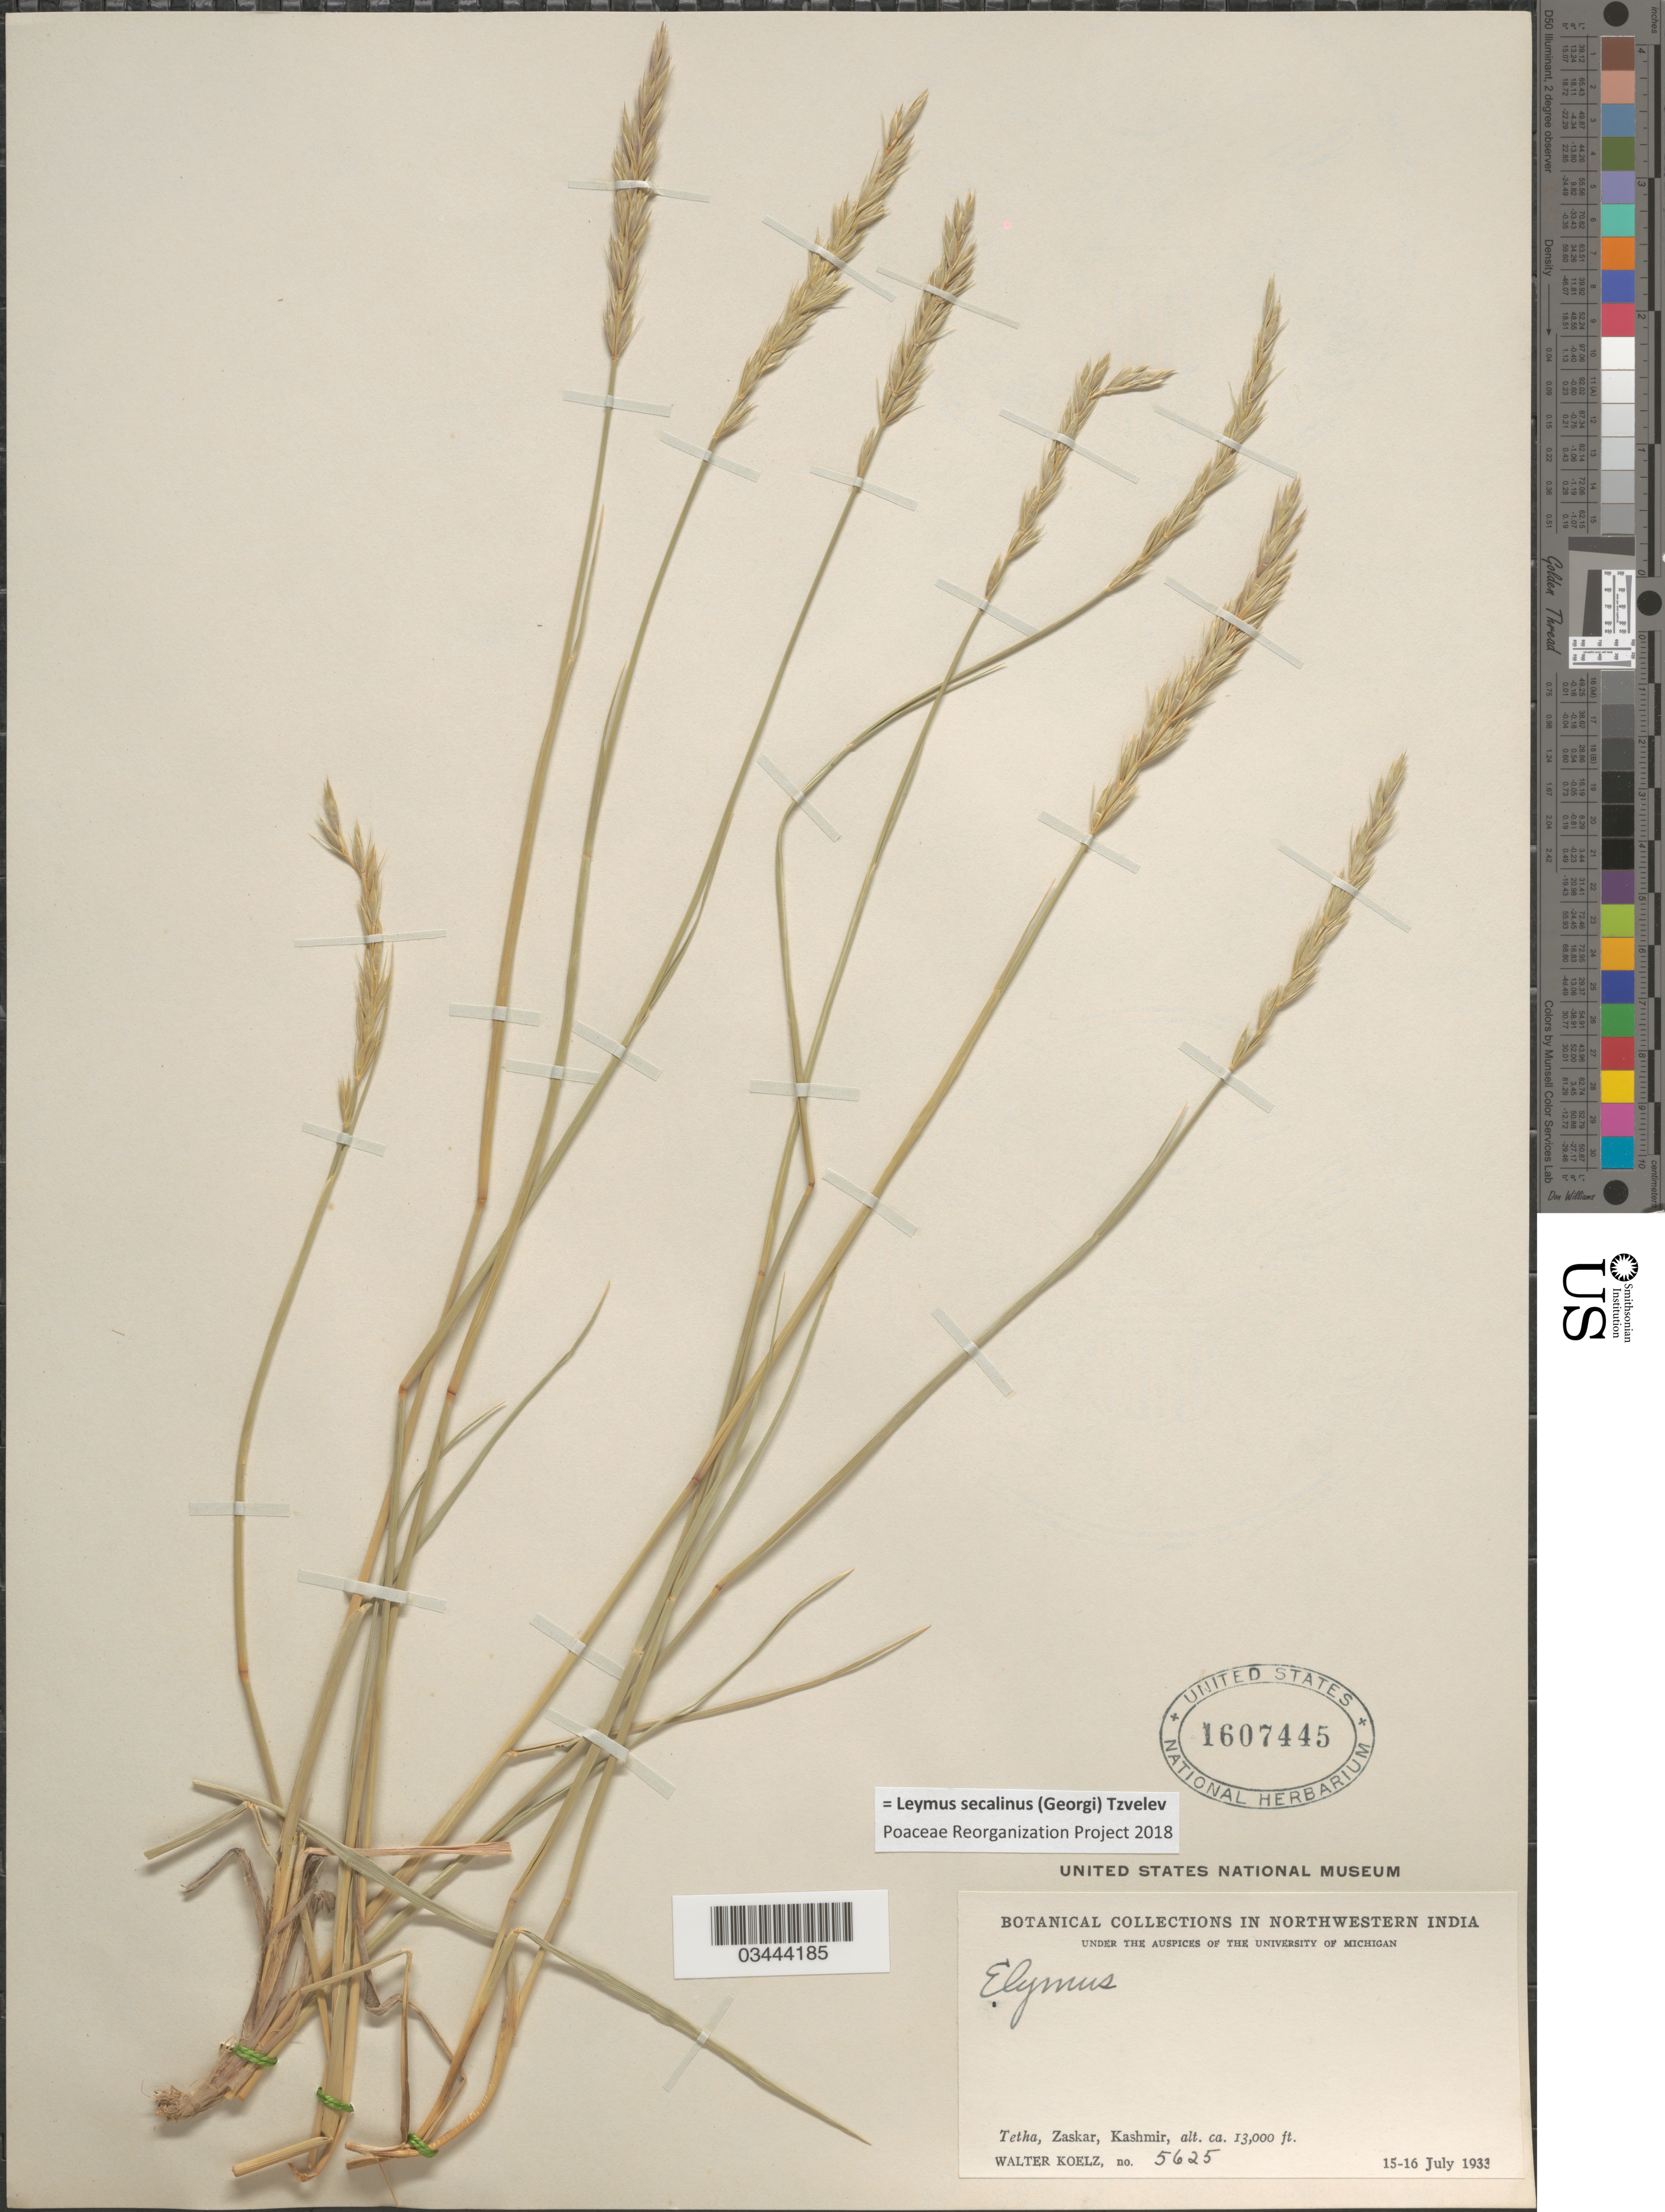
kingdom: Plantae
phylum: Tracheophyta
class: Liliopsida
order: Poales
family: Poaceae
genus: Leymus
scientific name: Leymus secalinus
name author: (Georgi) Tzvelev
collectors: W. N. Koelz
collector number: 5625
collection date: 1933-07-15/1933-07-16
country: India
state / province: Jammu and Kashmir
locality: Northwestern India. Tetha, Zaskar. Kashmir.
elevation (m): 3962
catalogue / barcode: US 1607445